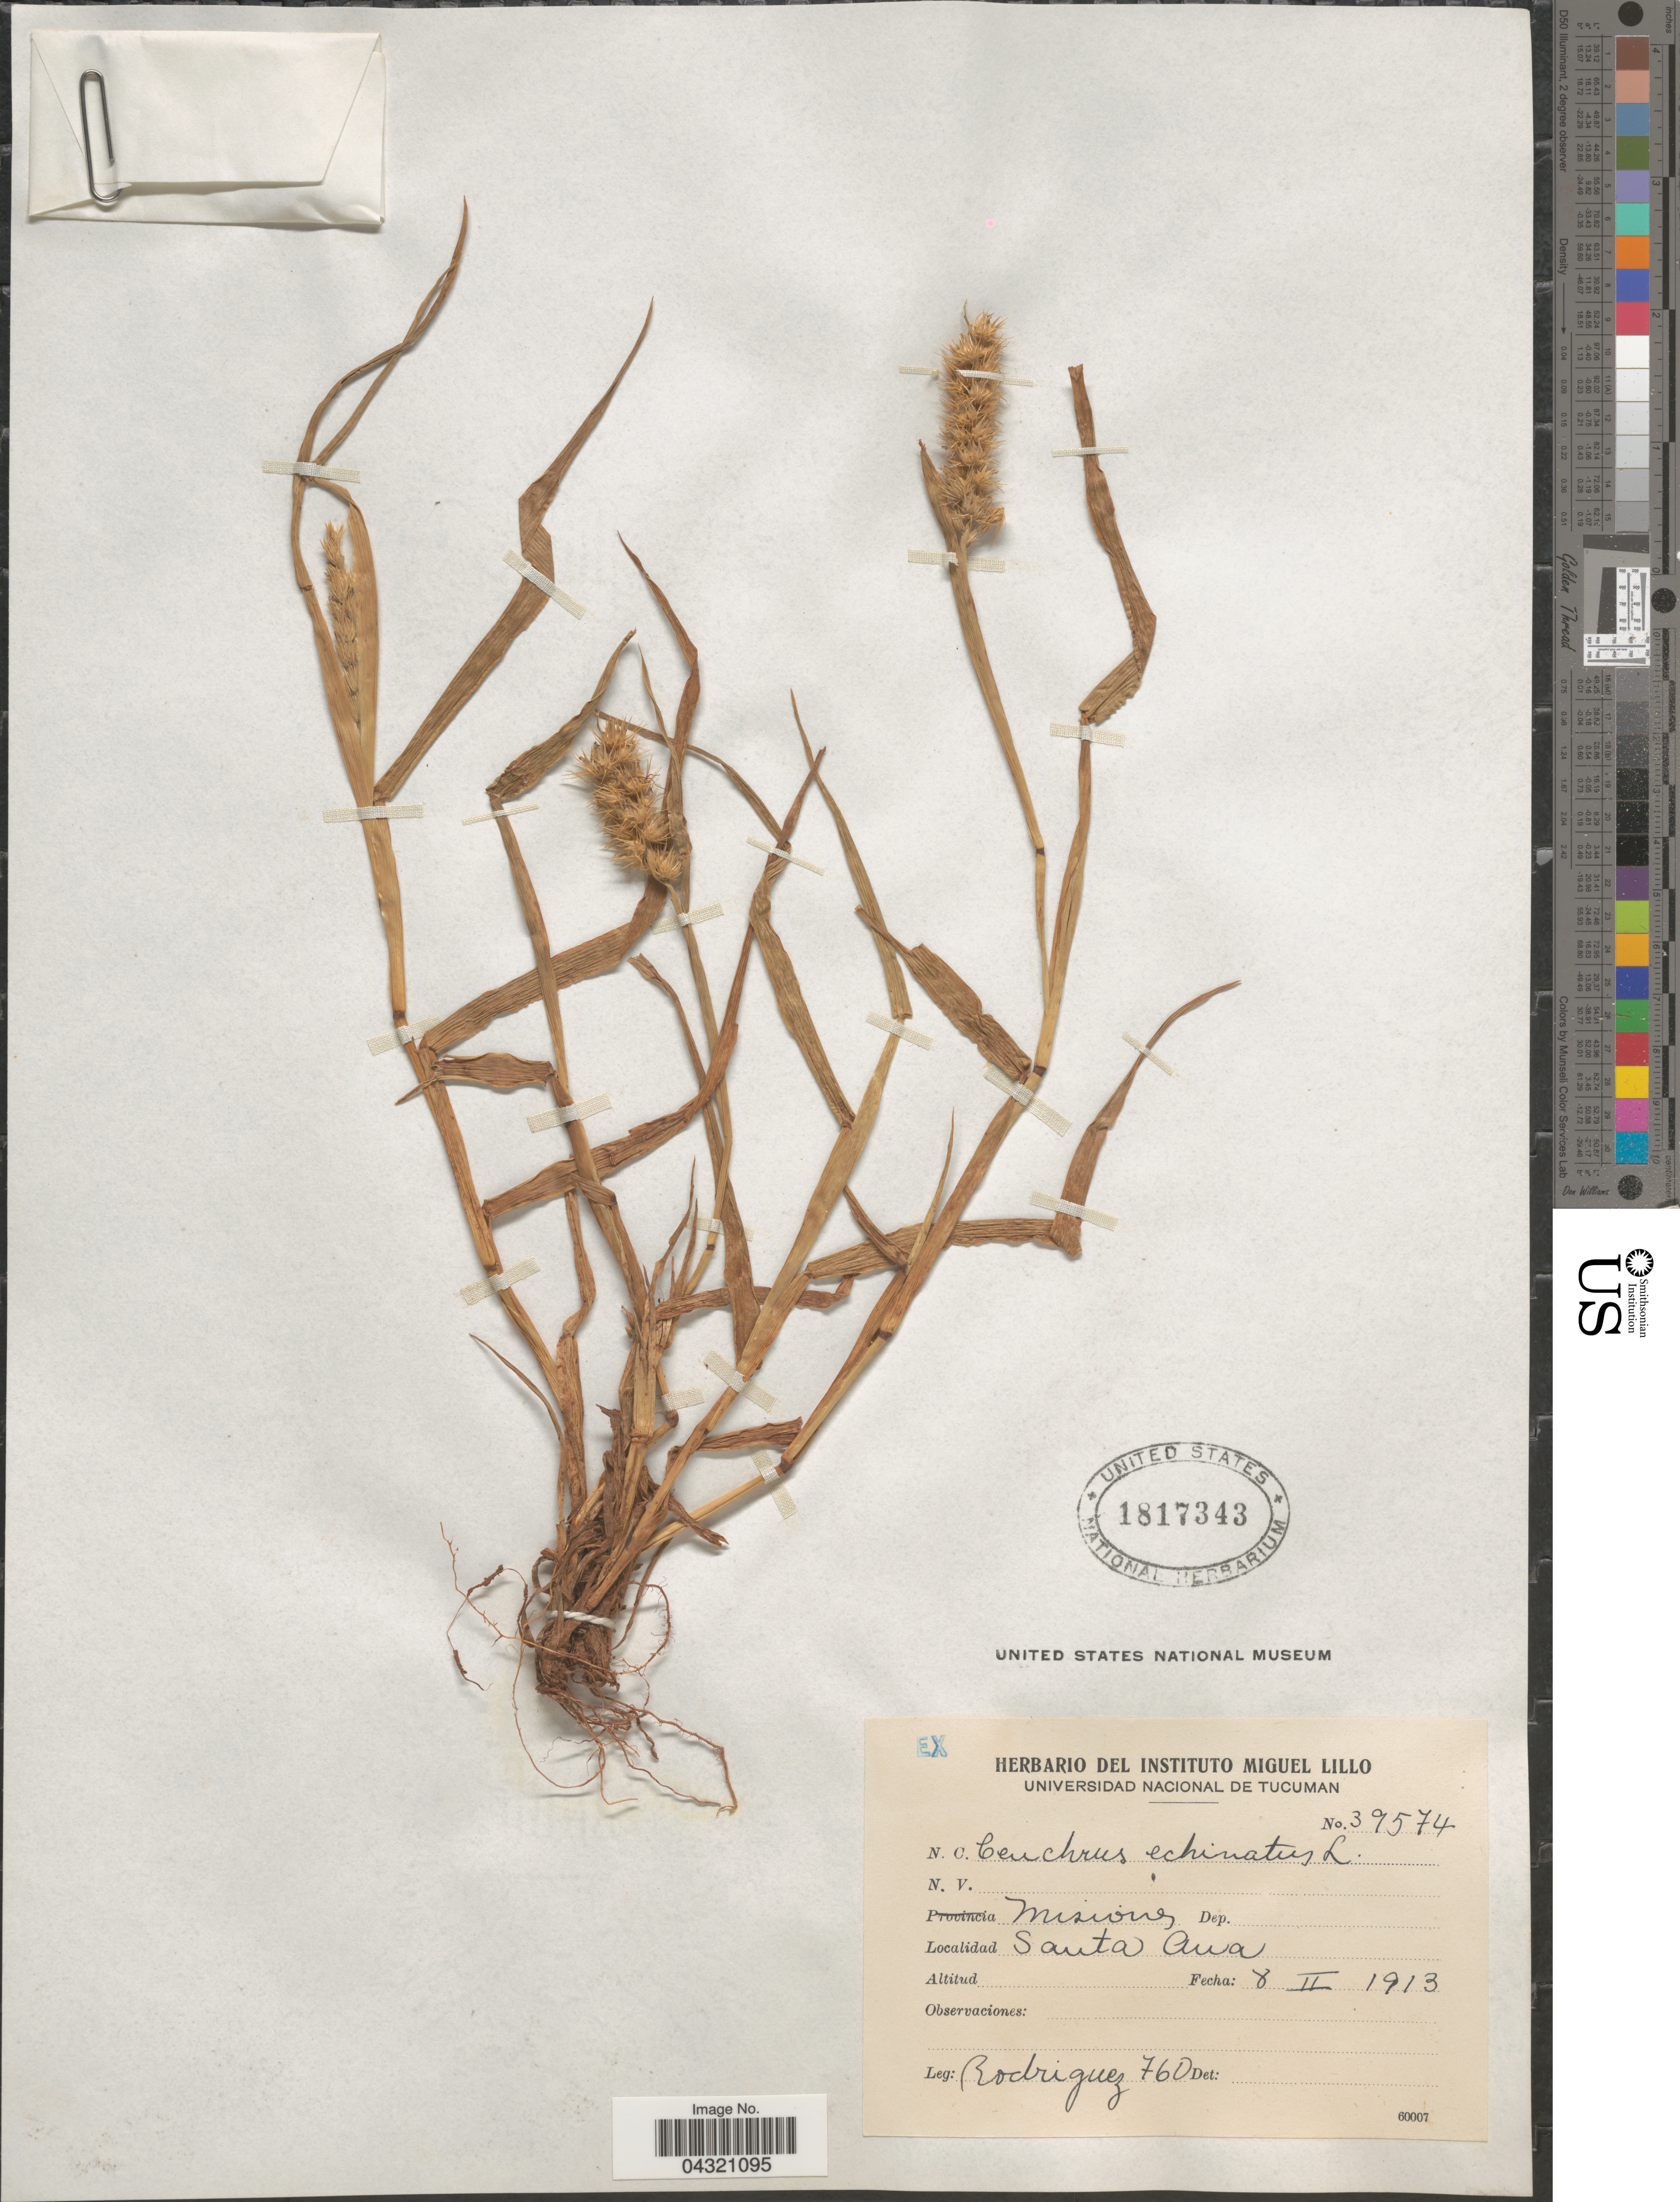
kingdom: Plantae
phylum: Tracheophyta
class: Liliopsida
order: Poales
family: Poaceae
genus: Cenchrus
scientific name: Cenchrus echinatus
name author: L.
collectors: Rodriguez, --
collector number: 760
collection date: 1913-02-08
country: Argentina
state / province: Misiones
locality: Santa Ana.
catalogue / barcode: US 1817343